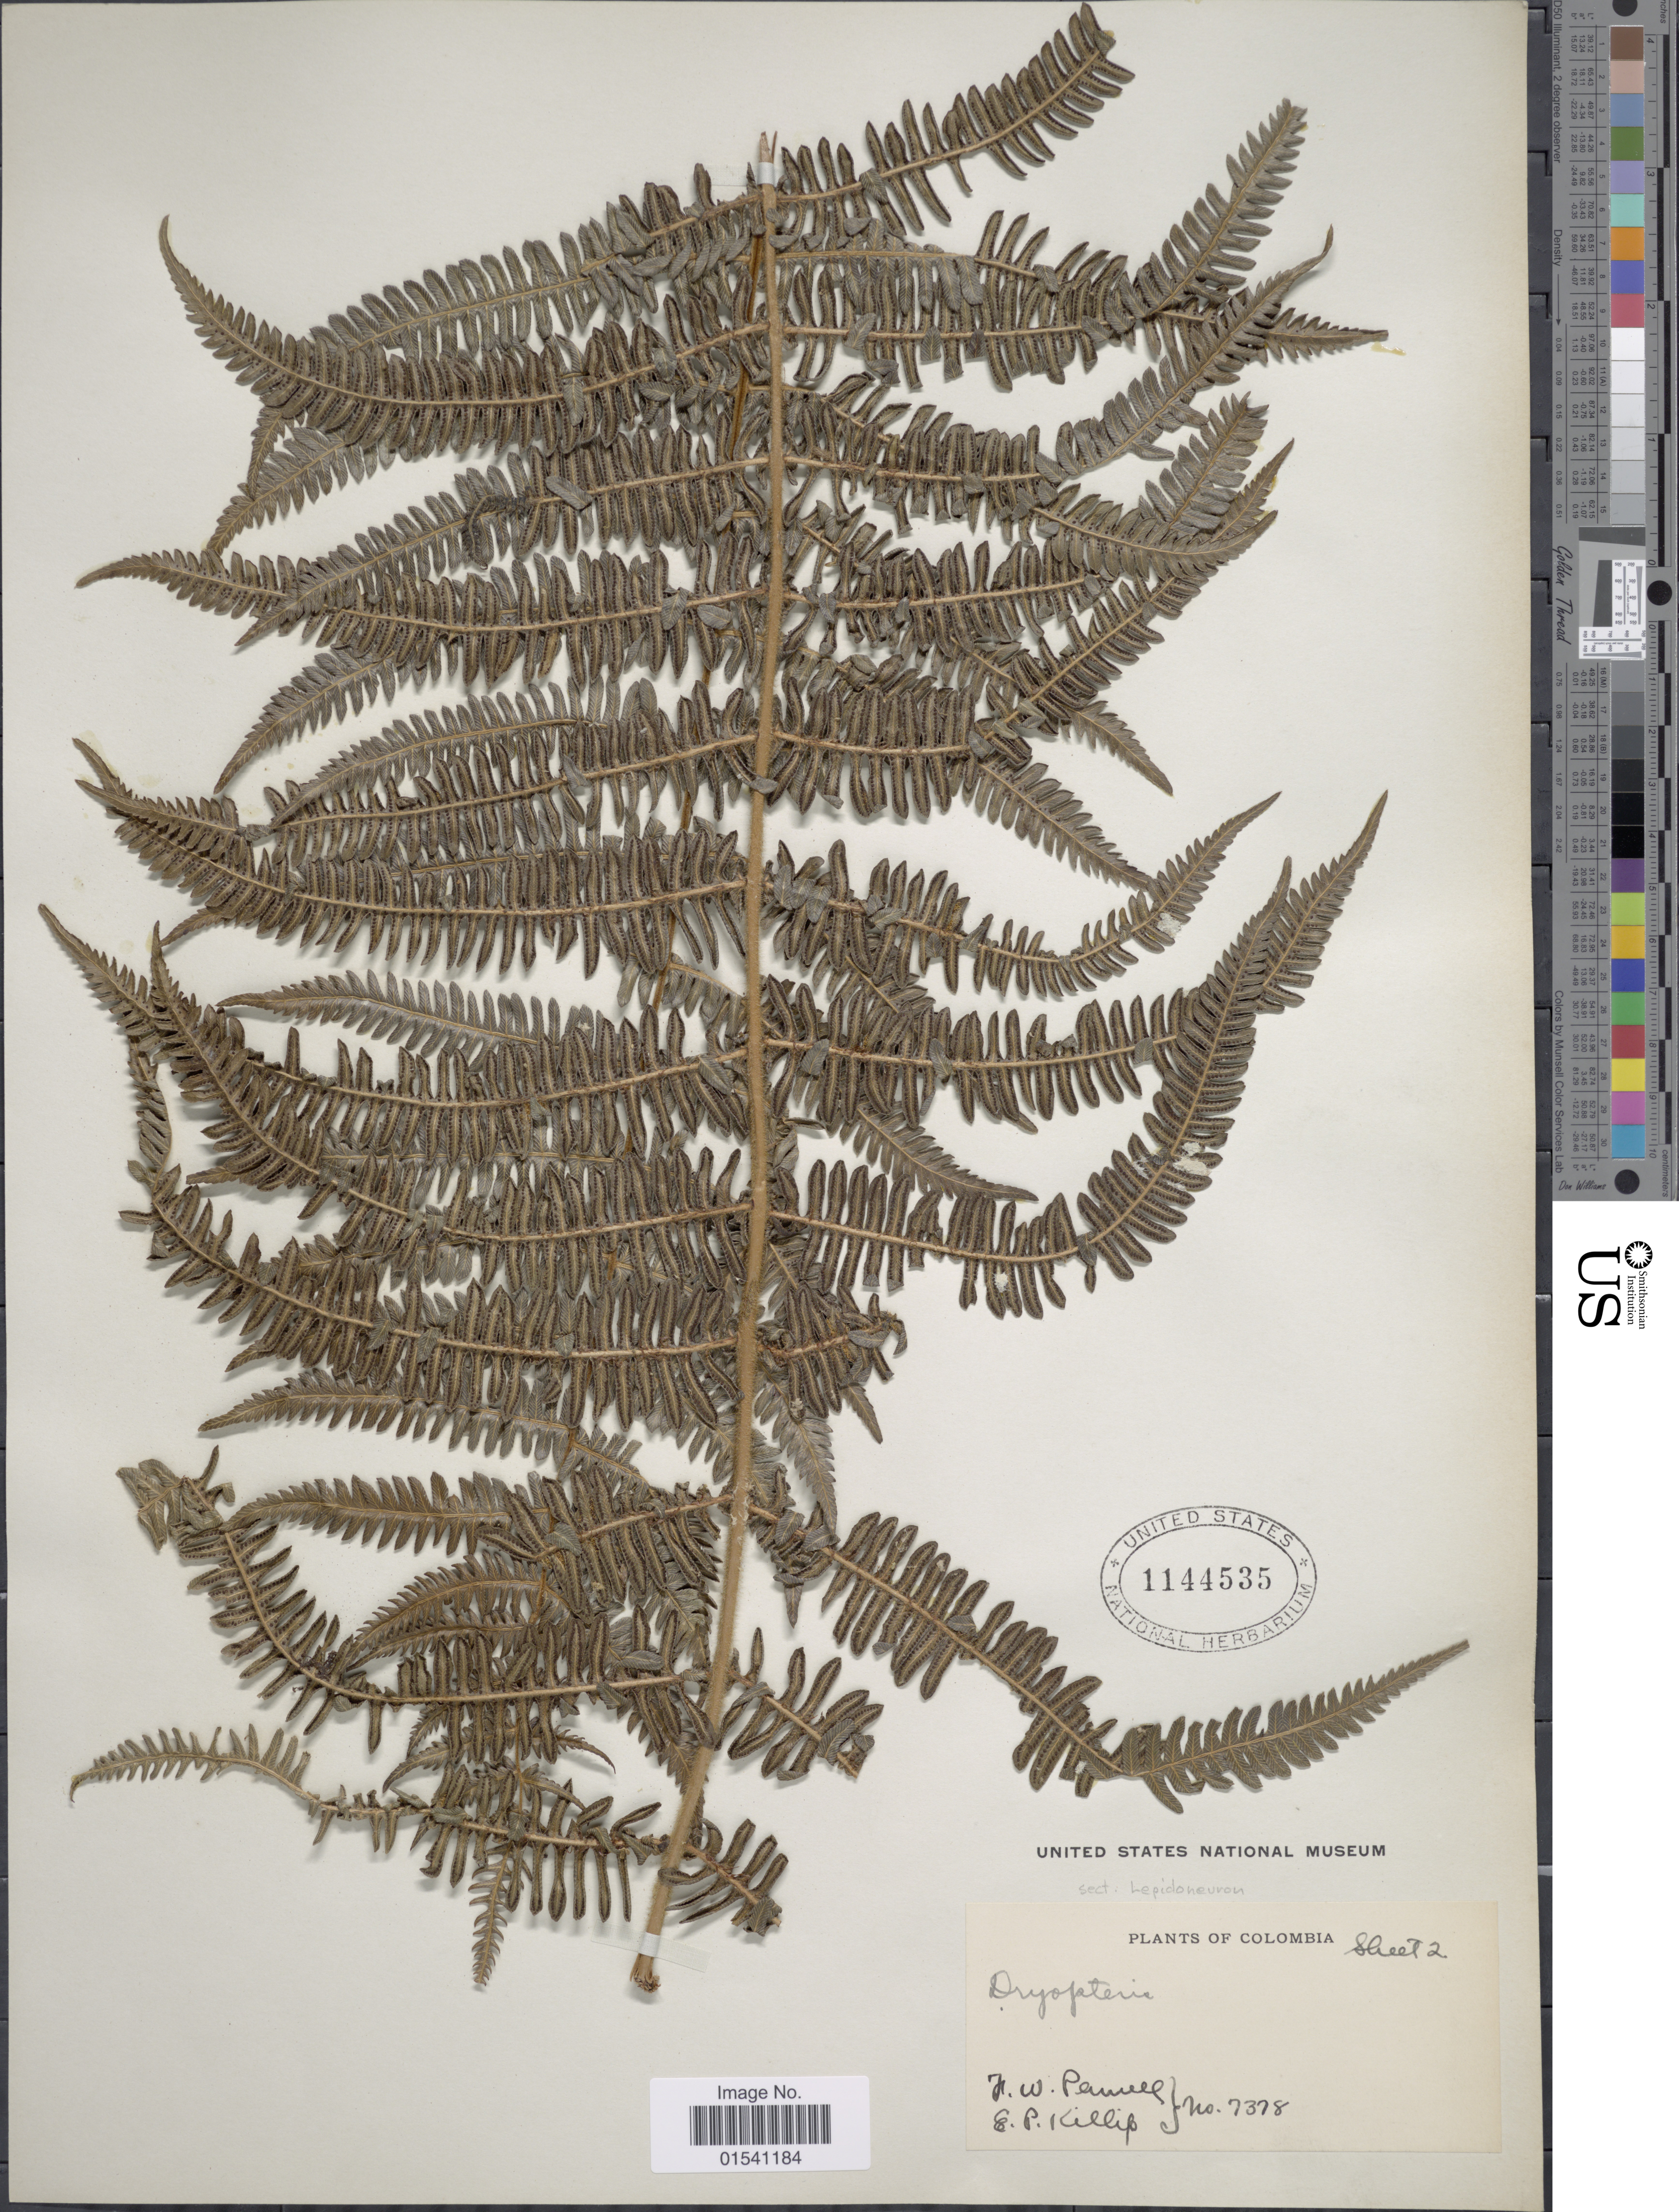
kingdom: Plantae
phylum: Tracheophyta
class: Polypodiopsida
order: Polypodiales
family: Thelypteridaceae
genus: Amauropelta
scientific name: Amauropelta sp.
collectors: F. W. Pennell & E. P. Killip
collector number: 7378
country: Colombia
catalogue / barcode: US 1144535